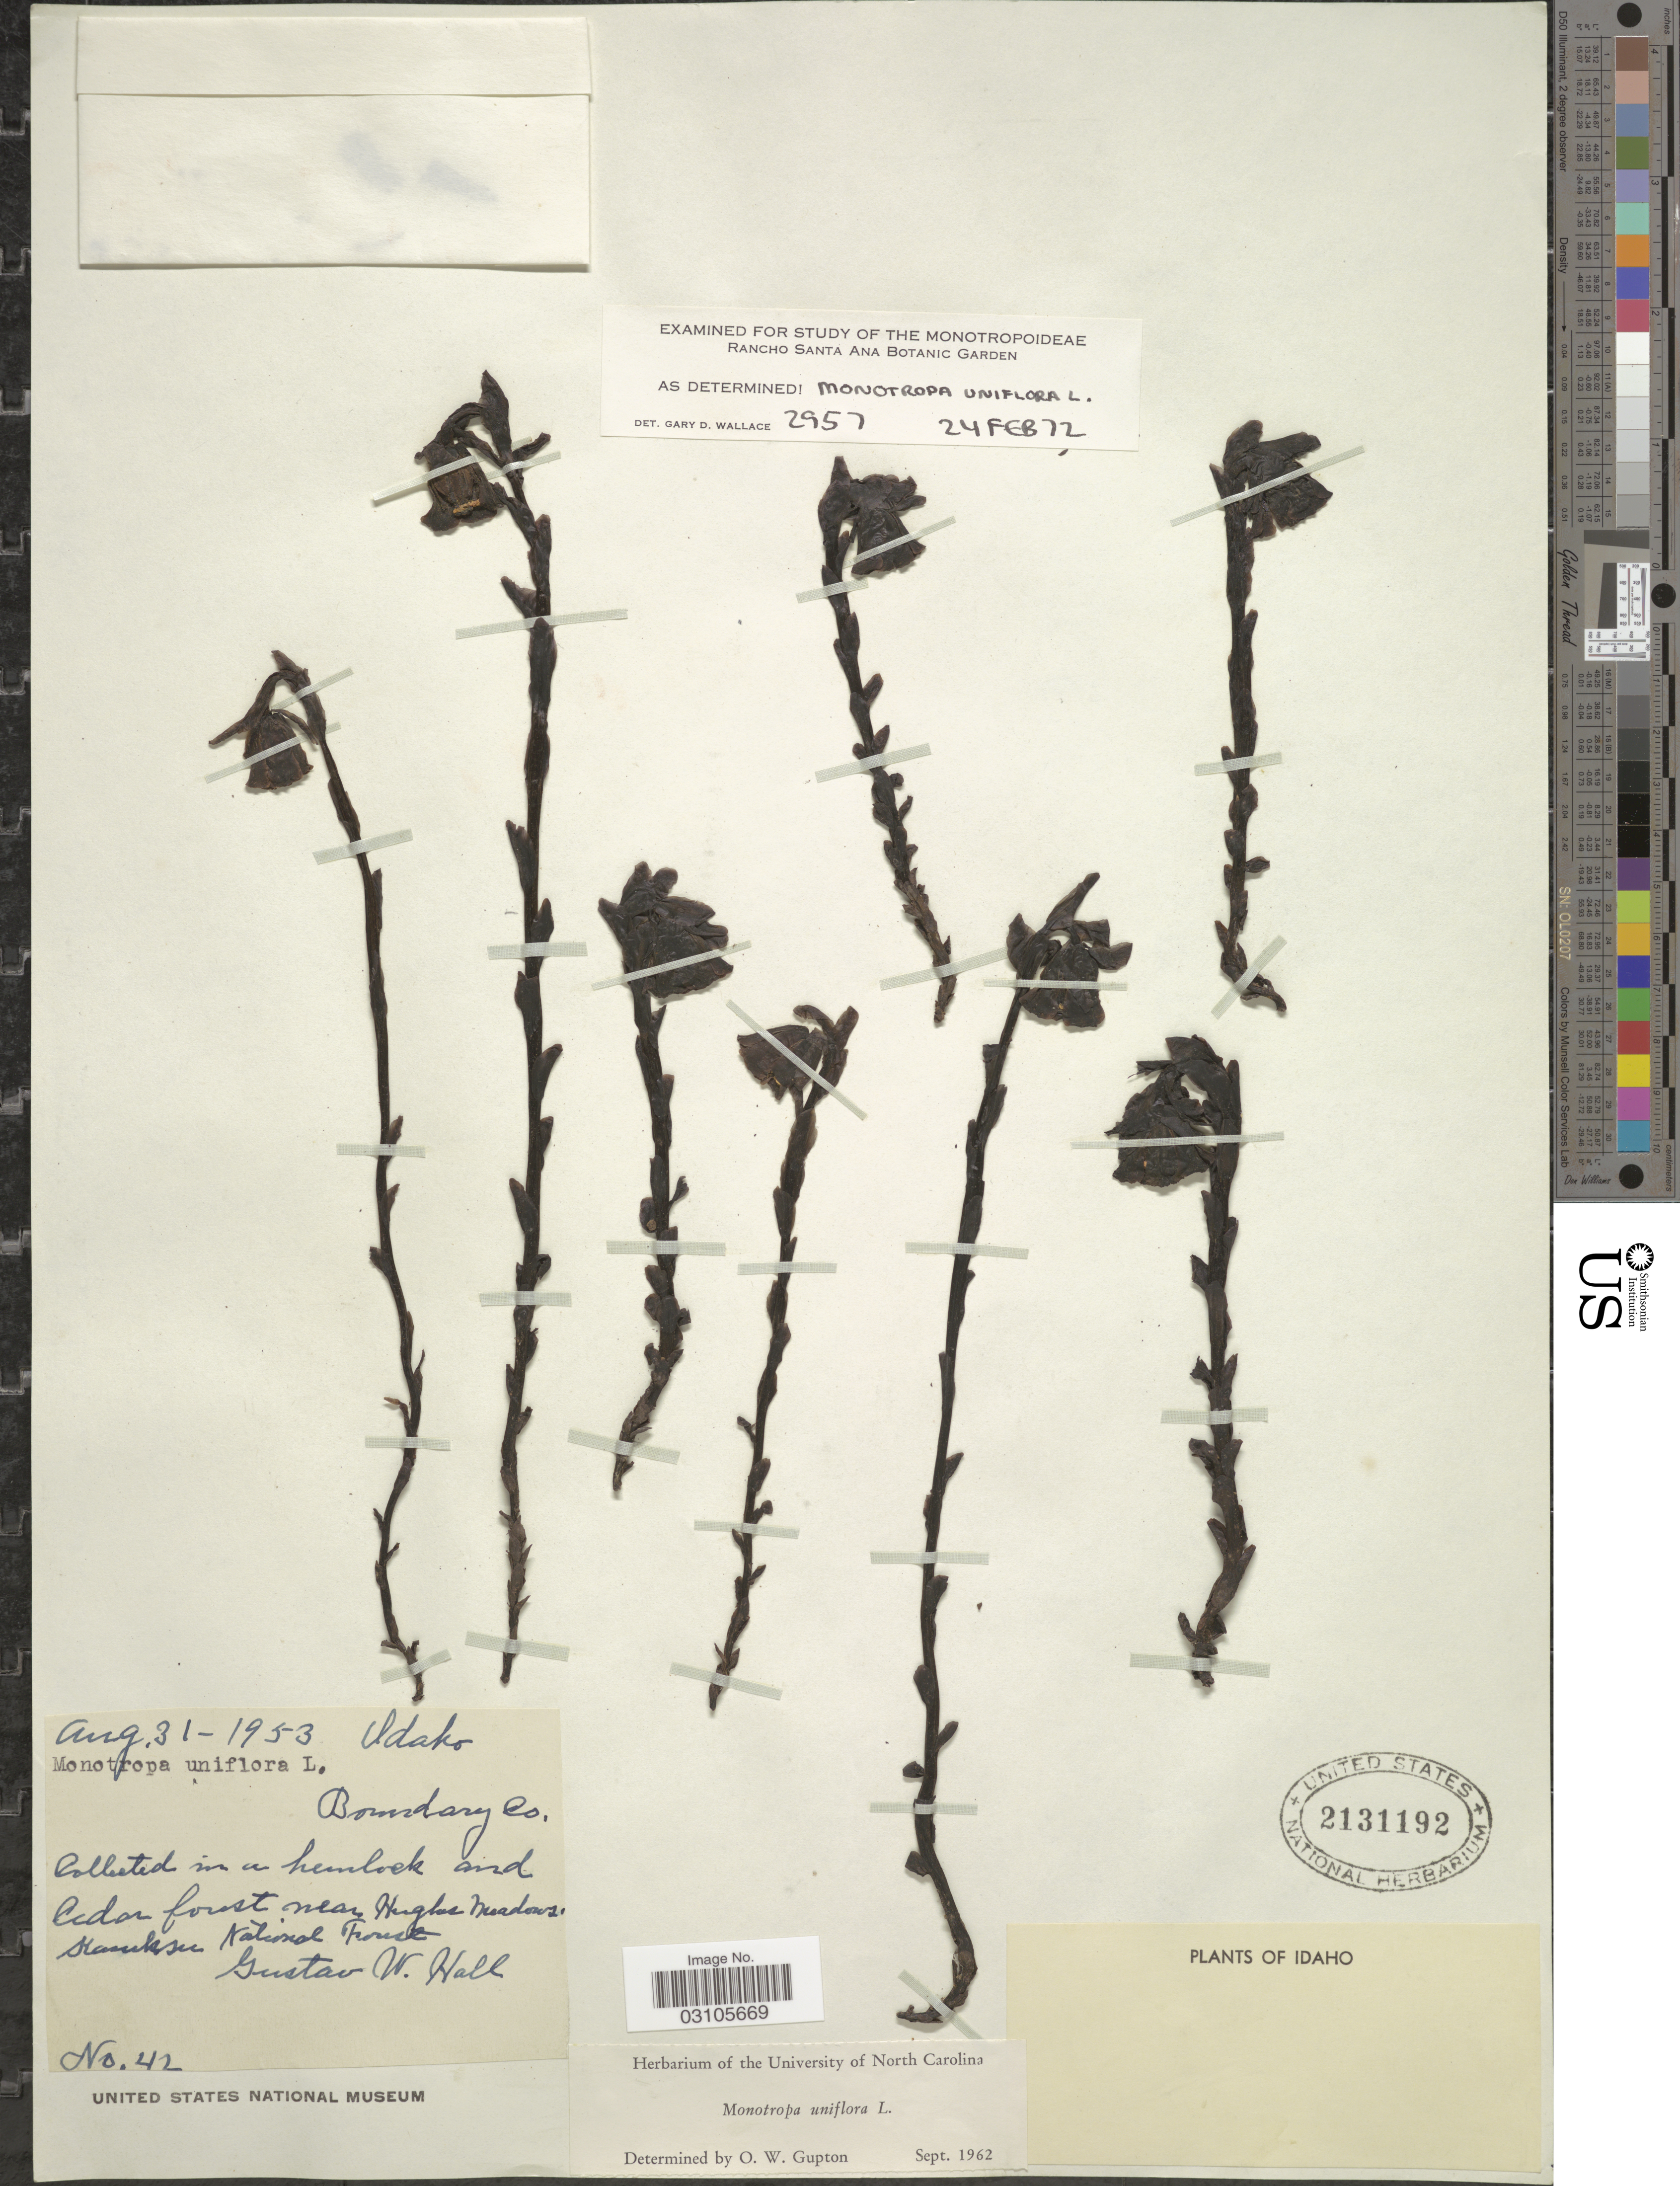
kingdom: Plantae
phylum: Tracheophyta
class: Magnoliopsida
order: Ericales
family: Ericaceae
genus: Monotropa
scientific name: Monotropa uniflora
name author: L.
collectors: G. Hall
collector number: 42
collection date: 1953-08-31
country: United States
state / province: Idaho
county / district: Boundary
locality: Near Hughes Meadows Kaniksu National Forest.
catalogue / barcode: US 2131192